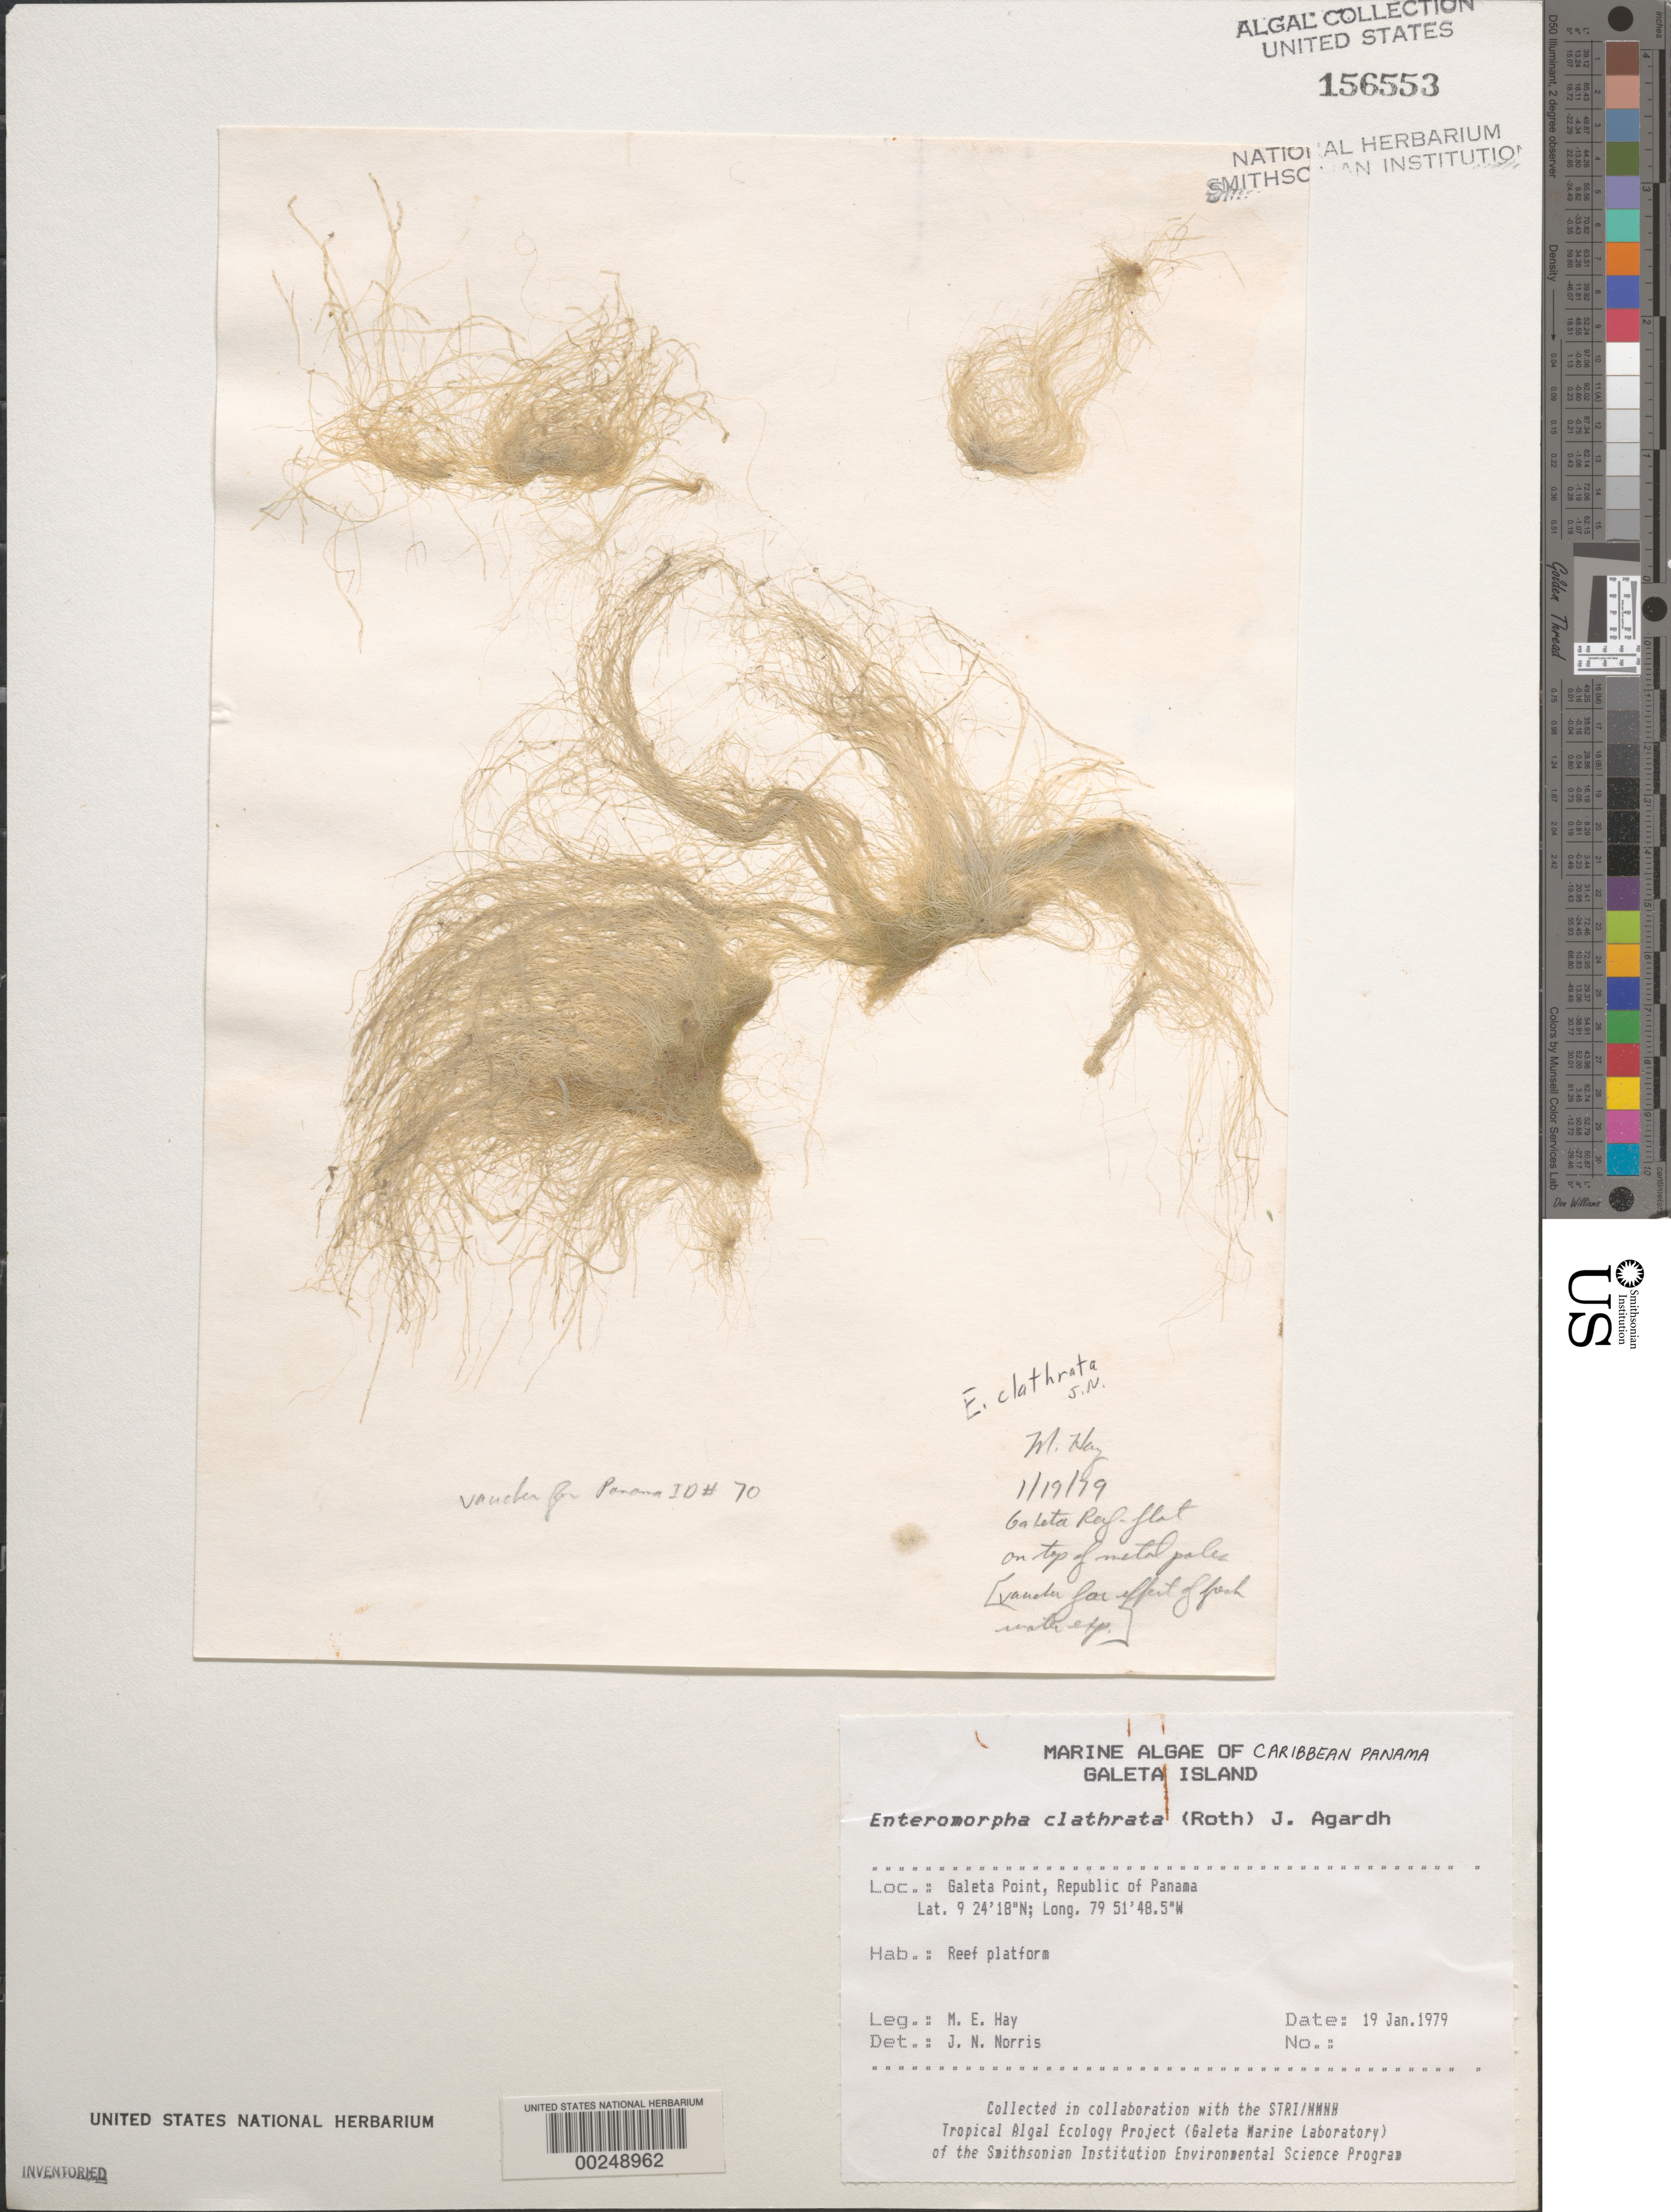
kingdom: Plantae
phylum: Chlorophyta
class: Ulvophyceae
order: Ulvales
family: Ulvaceae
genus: Ulva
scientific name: Ulva linza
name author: L.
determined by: Algae name updating Project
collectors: M. E. Hay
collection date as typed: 19 Jan 1979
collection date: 1979-01-19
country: Panama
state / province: Colón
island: Galeta Island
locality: Galeta Point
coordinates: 9 24' 18" N, 79 51' 48.5" W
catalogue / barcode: US 156553